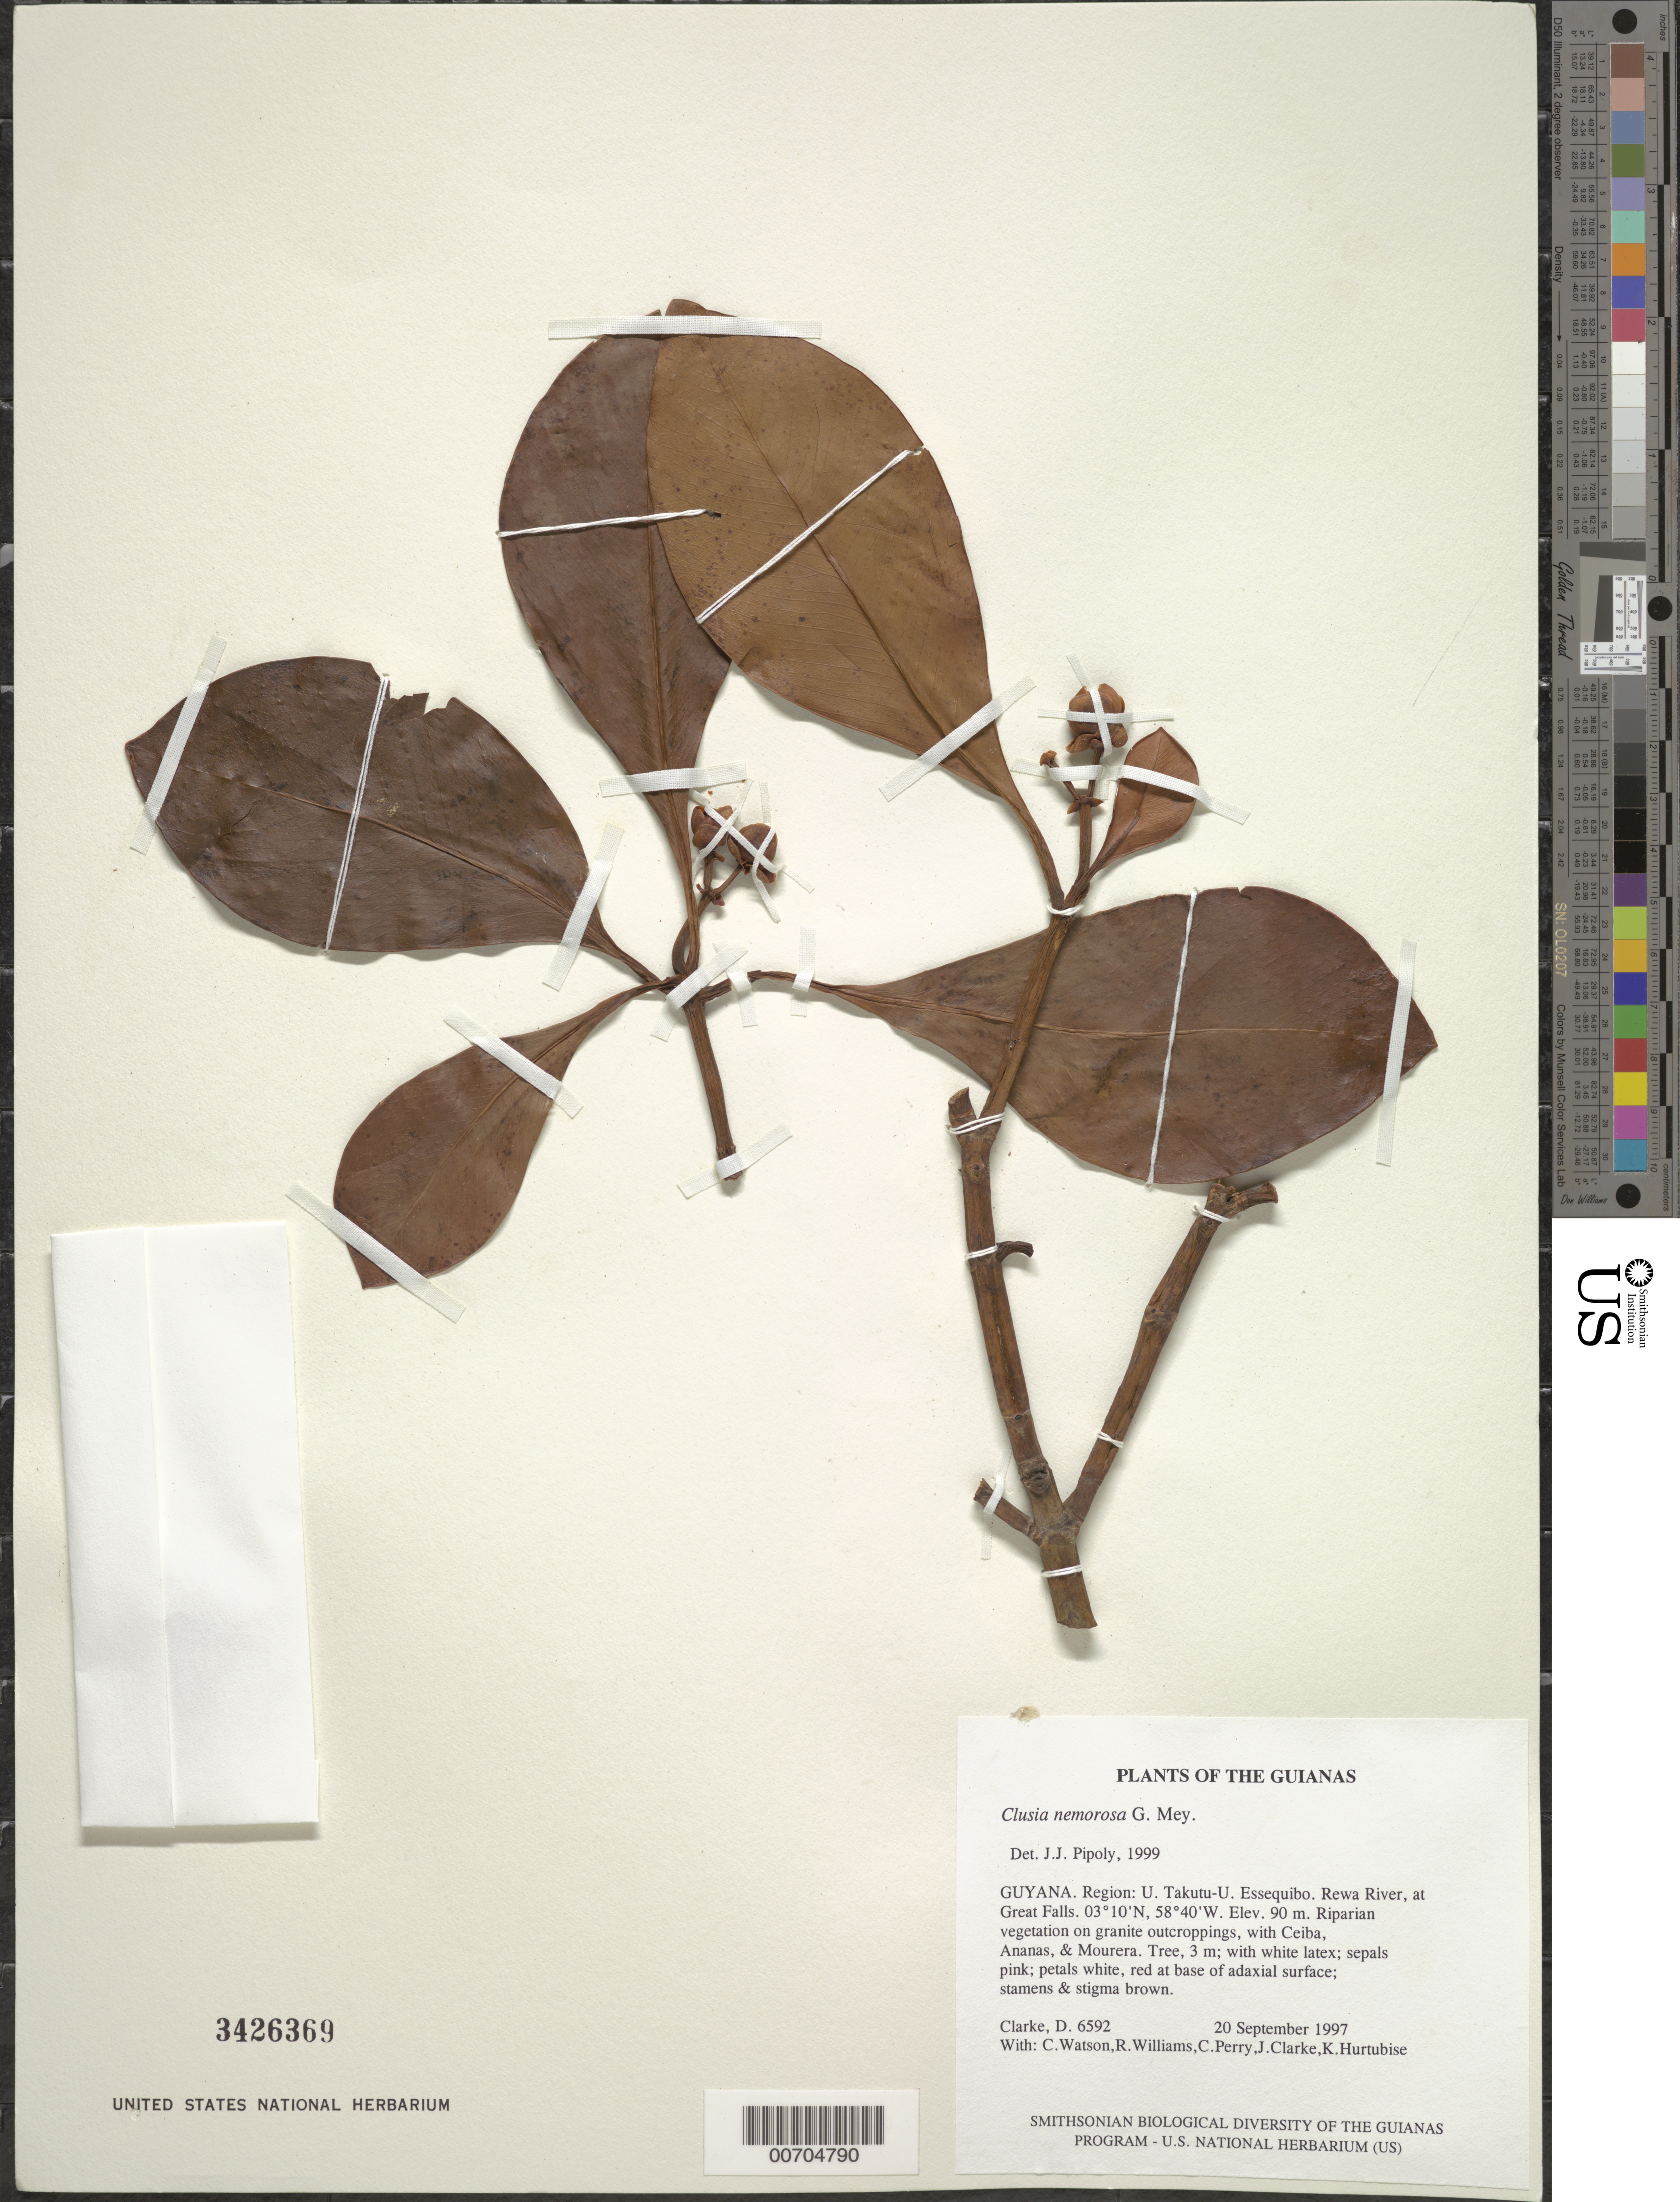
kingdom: Plantae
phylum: Tracheophyta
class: Magnoliopsida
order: Malpighiales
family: Clusiaceae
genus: Clusia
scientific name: Clusia nemorosa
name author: G. Mey.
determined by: Pipoly, J. J., III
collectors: H. D. Clarke, C. Watson, R. Williams, C. Perry, J. Clarke & K. Hurtubise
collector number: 6592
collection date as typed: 20 September 1997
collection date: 1997-09-20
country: Guyana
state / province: U. Takutu-U. Essequibo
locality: Rewa River, at Great Falls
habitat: Riparian vegetation on granite outcroppings, with Ceiba, Ananas, & Mourera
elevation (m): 90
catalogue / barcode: US 3426369